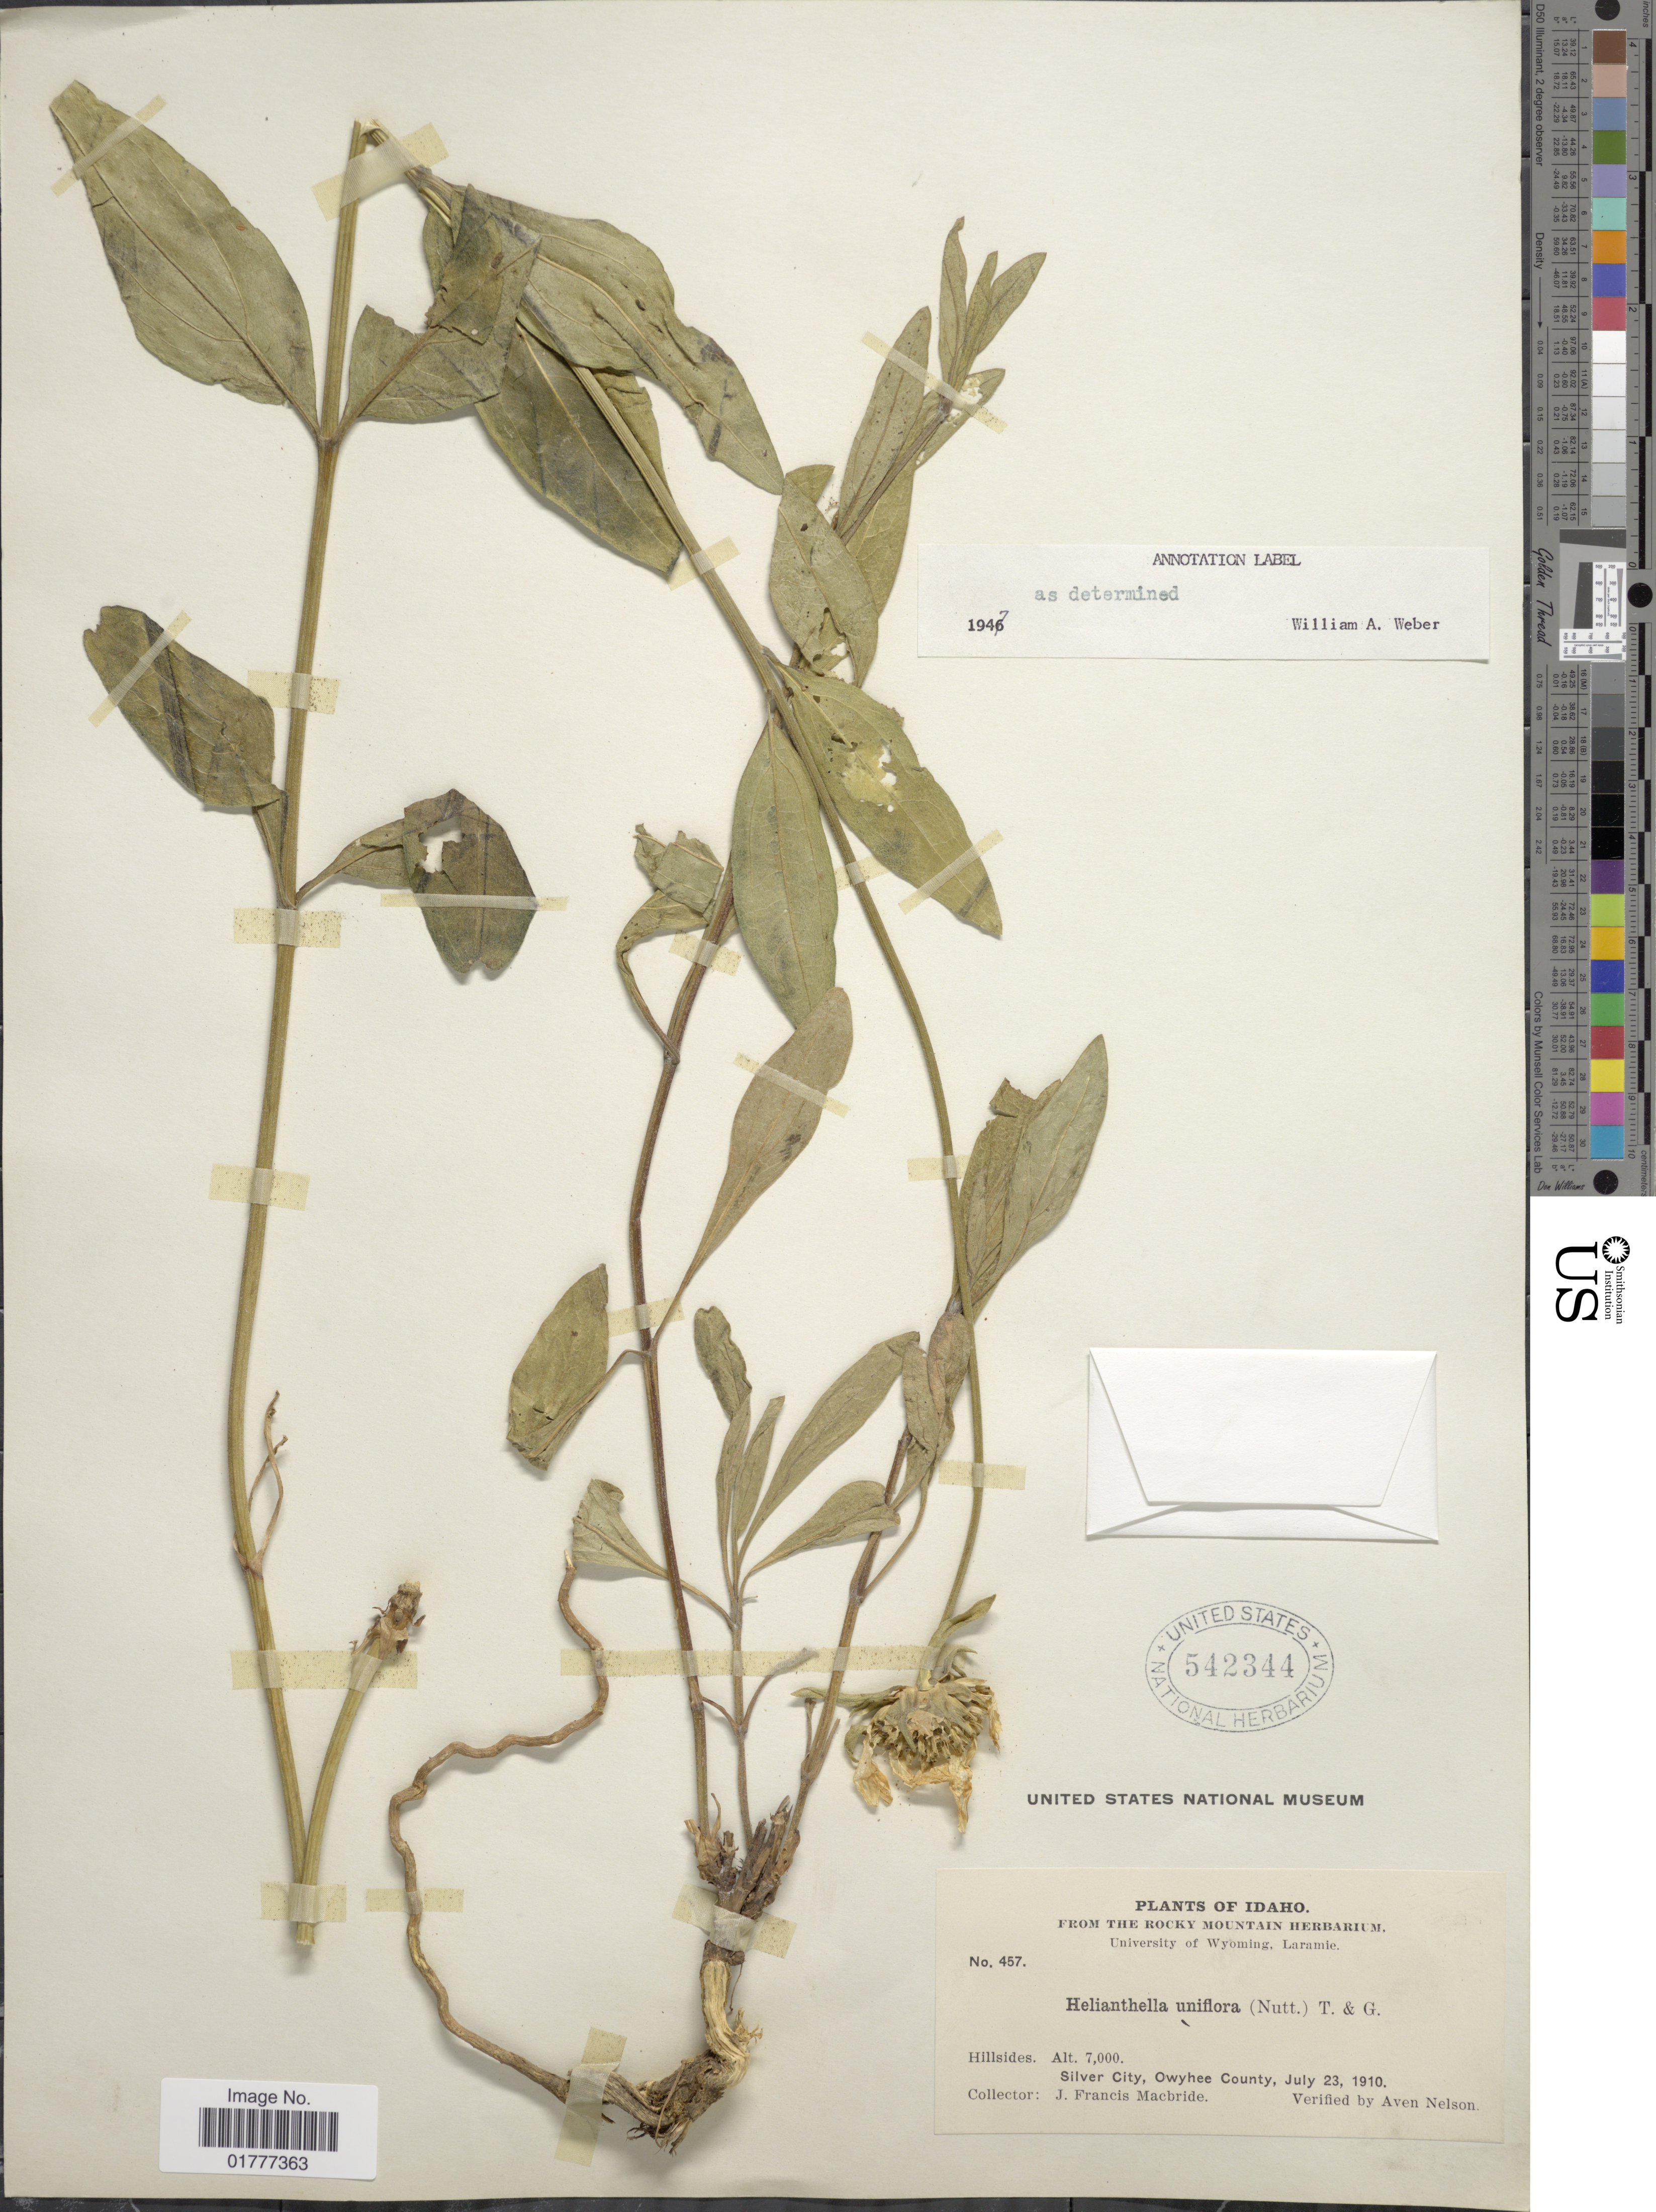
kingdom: Plantae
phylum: Tracheophyta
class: Magnoliopsida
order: Asterales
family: Asteraceae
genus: Helianthella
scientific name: Helianthella uniflora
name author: Torr. & A. Gray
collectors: J. F. Macbride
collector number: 457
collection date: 1910-07-23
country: United States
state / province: Idaho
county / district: Owyhee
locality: Hillsides, near city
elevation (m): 2134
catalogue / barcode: US 542344